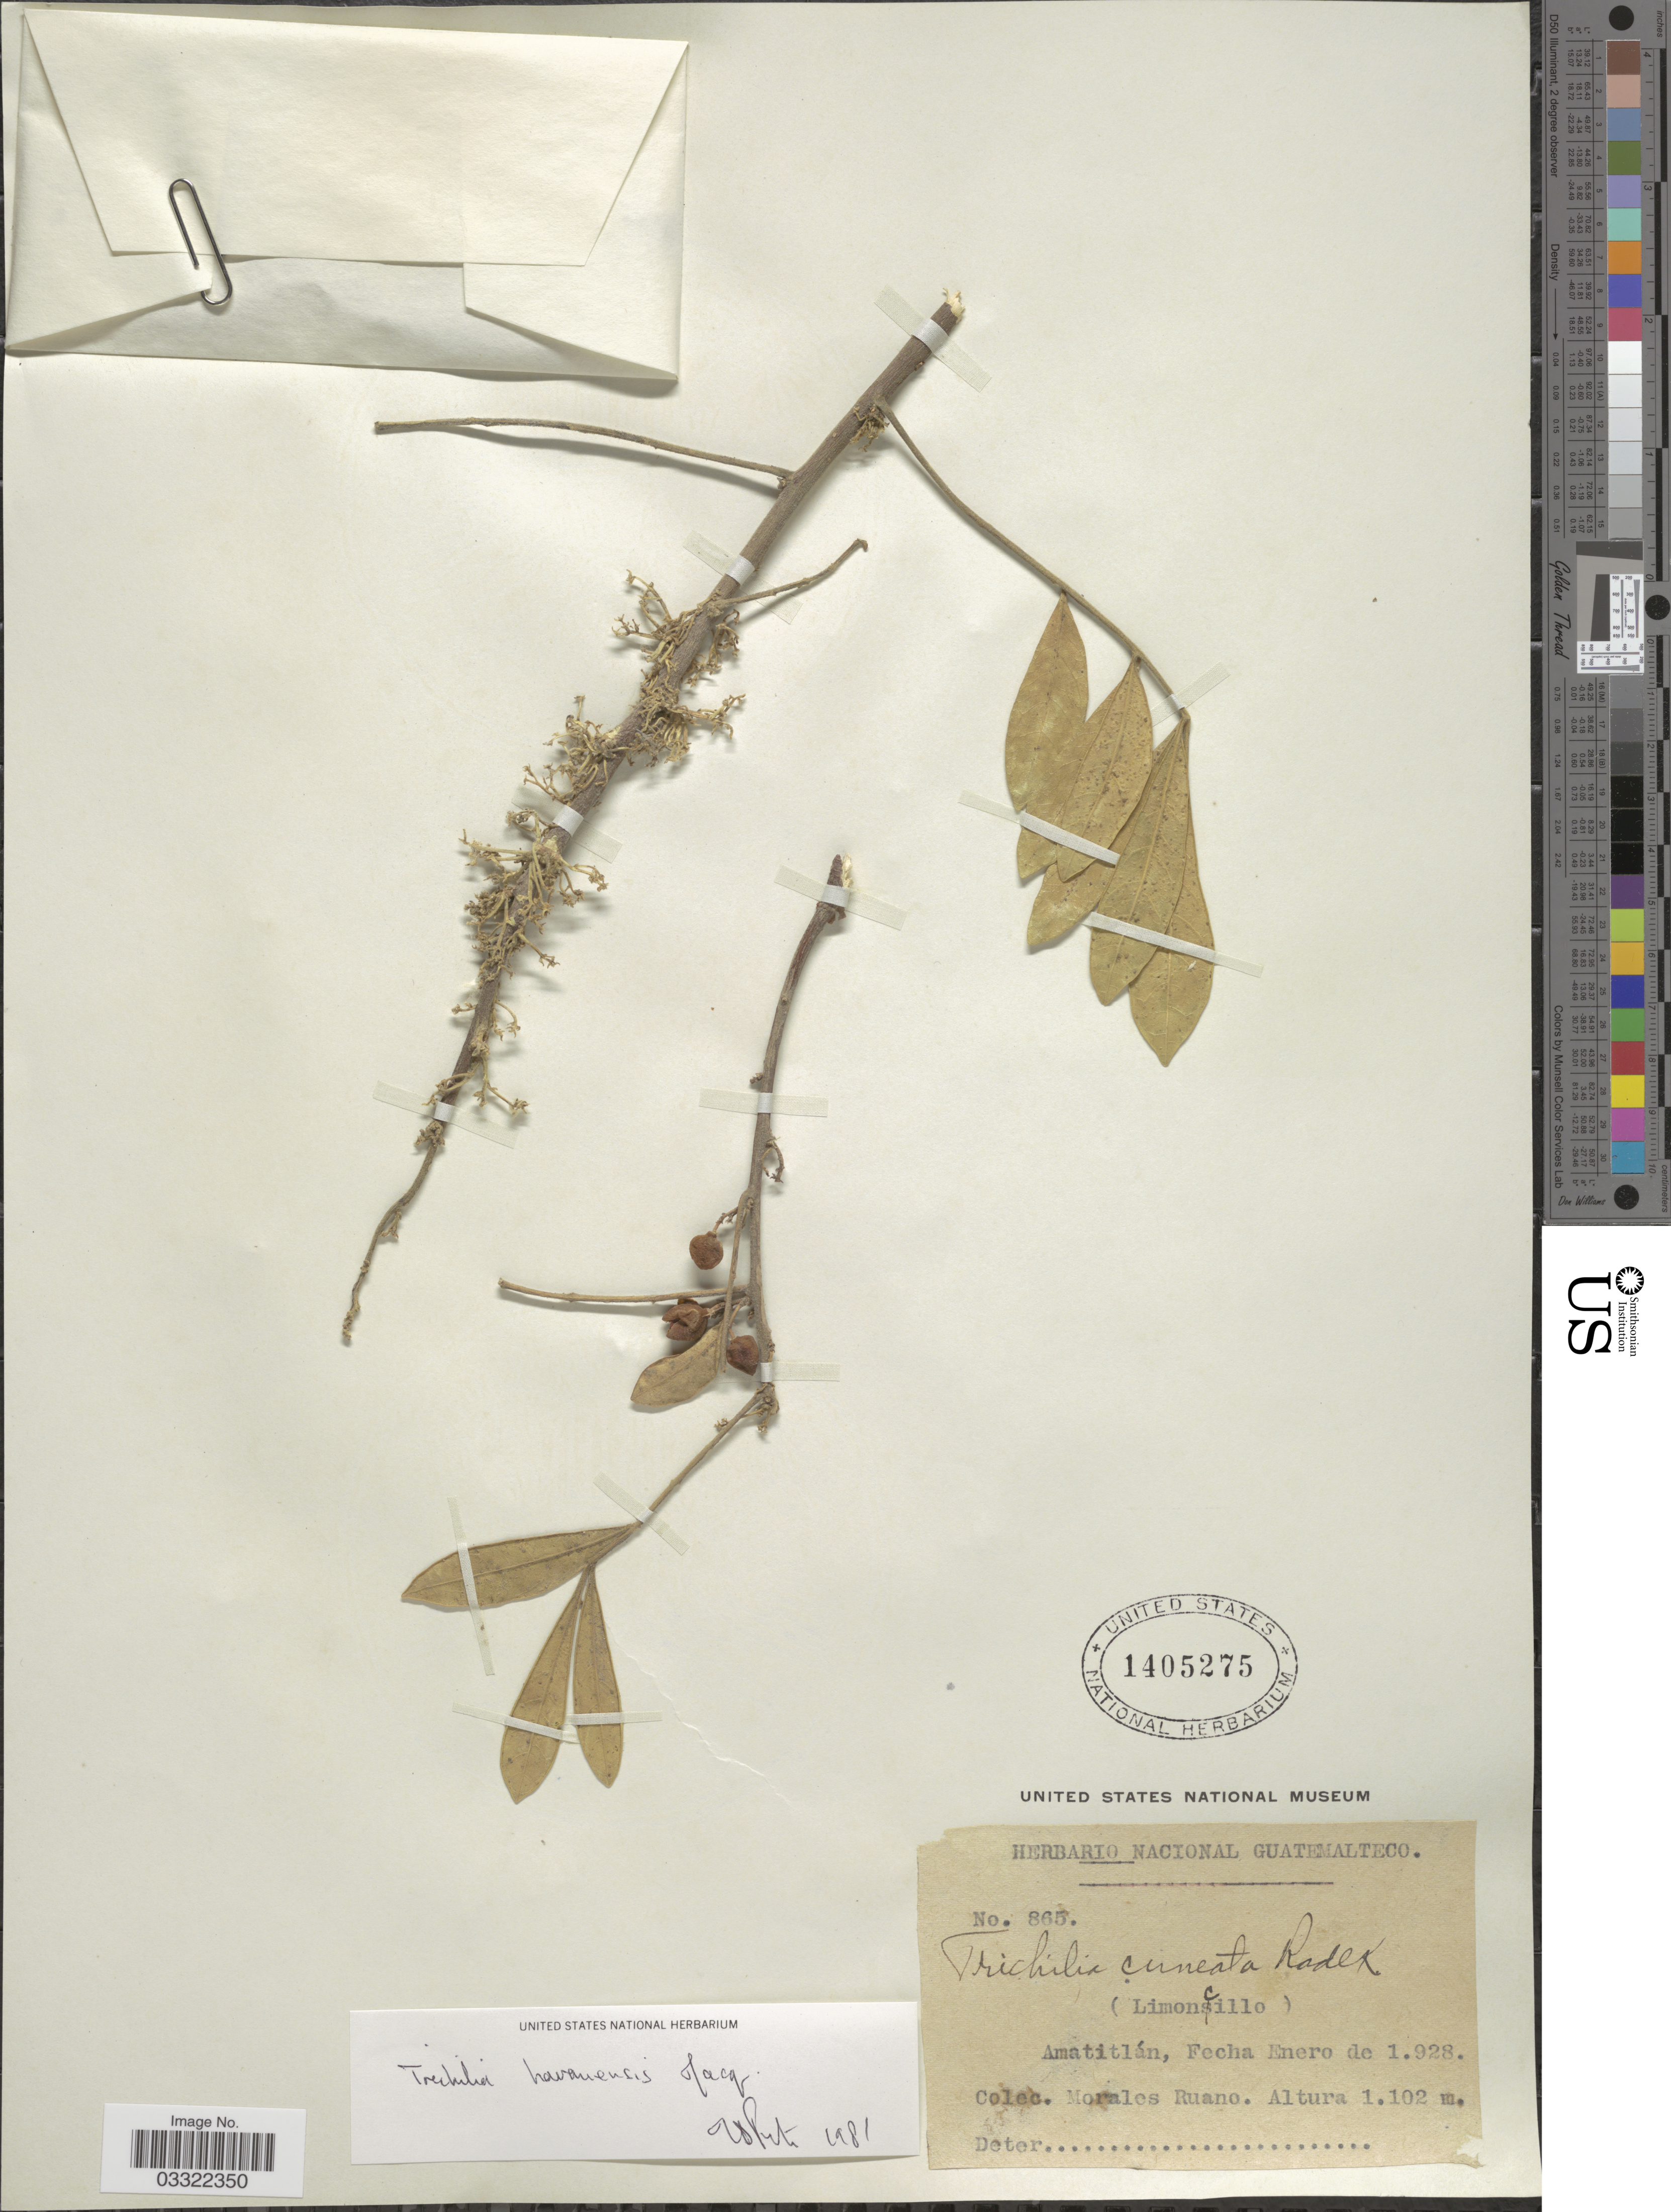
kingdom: Plantae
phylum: Tracheophyta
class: Magnoliopsida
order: Sapindales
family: Meliaceae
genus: Trichilia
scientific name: Trichilia havanensis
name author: Jacq.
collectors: M. Ruano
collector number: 865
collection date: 1928-01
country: Guatemala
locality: Amatitlán.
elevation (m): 1102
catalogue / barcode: US 1405275